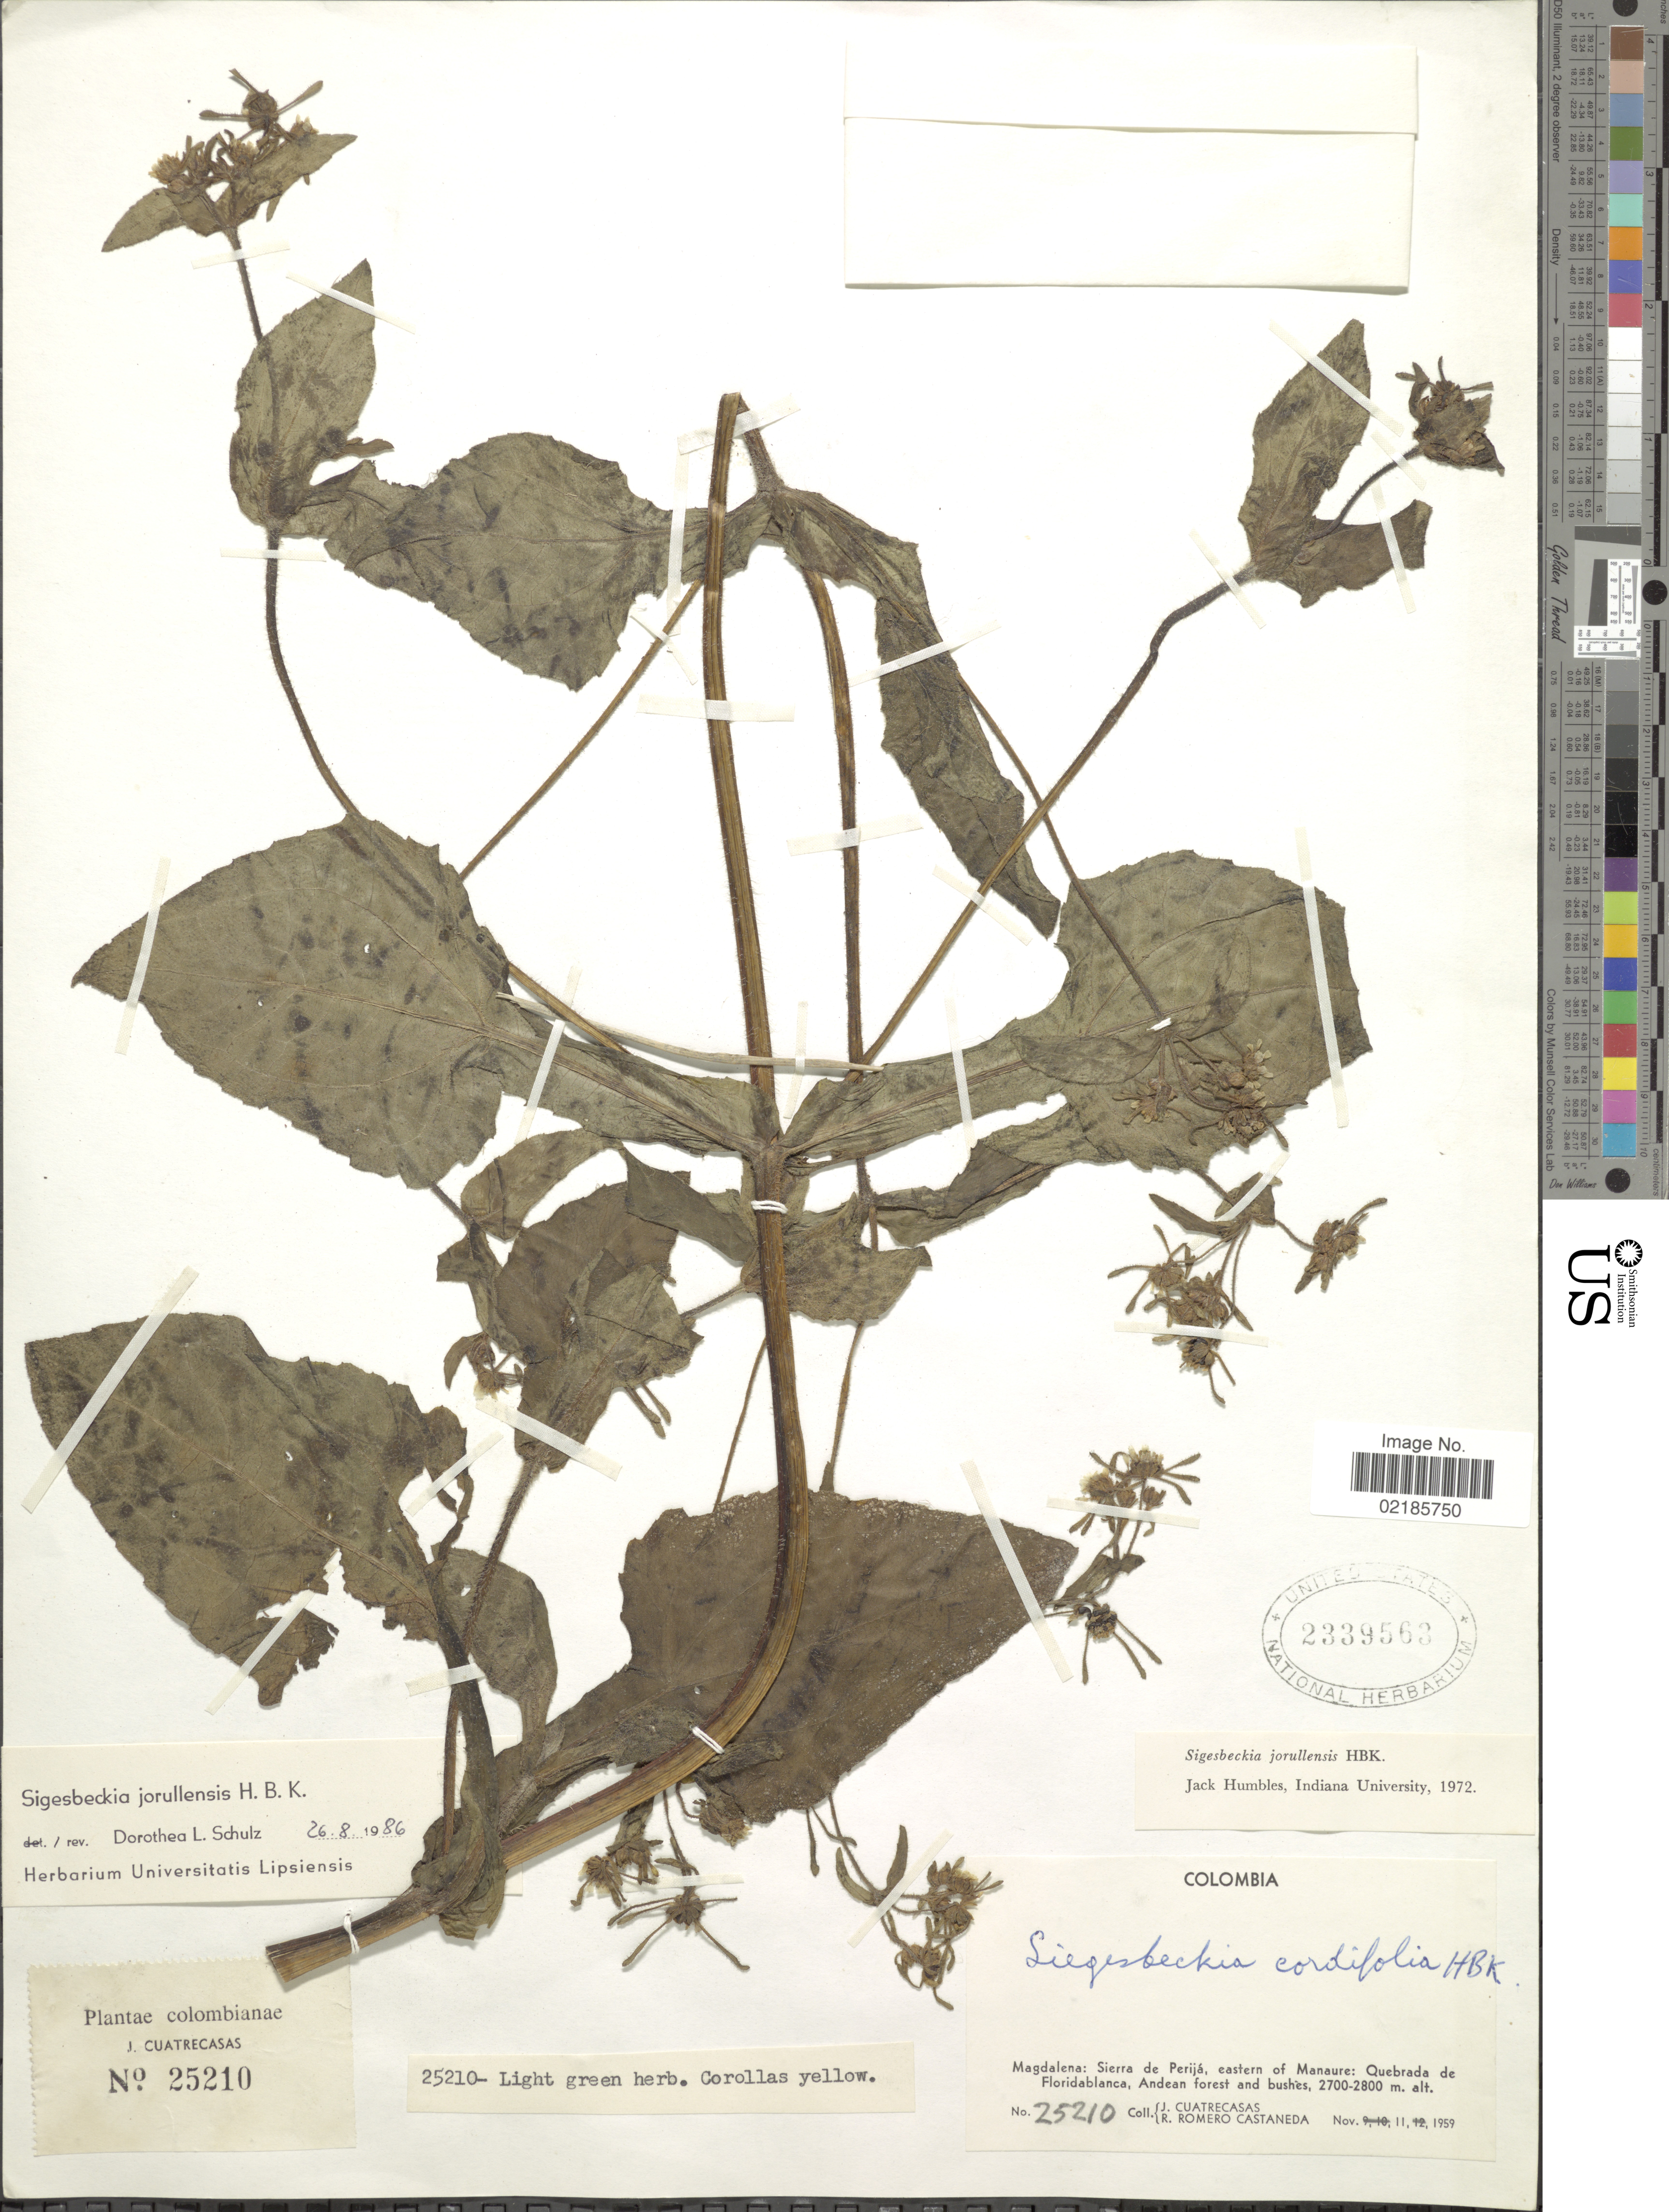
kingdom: Plantae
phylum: Tracheophyta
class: Magnoliopsida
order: Asterales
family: Asteraceae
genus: Sigesbeckia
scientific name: Sigesbeckia jorullensis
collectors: J. Cuatrecasas & R. Romero Castañeda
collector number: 25210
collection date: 1959-11-11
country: Colombia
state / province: Magdalena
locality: Sierra de Perija, eastern of Manaure; Quebradade Floridablanca, Andean forest and bushés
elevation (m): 2700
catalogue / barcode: US 2339563